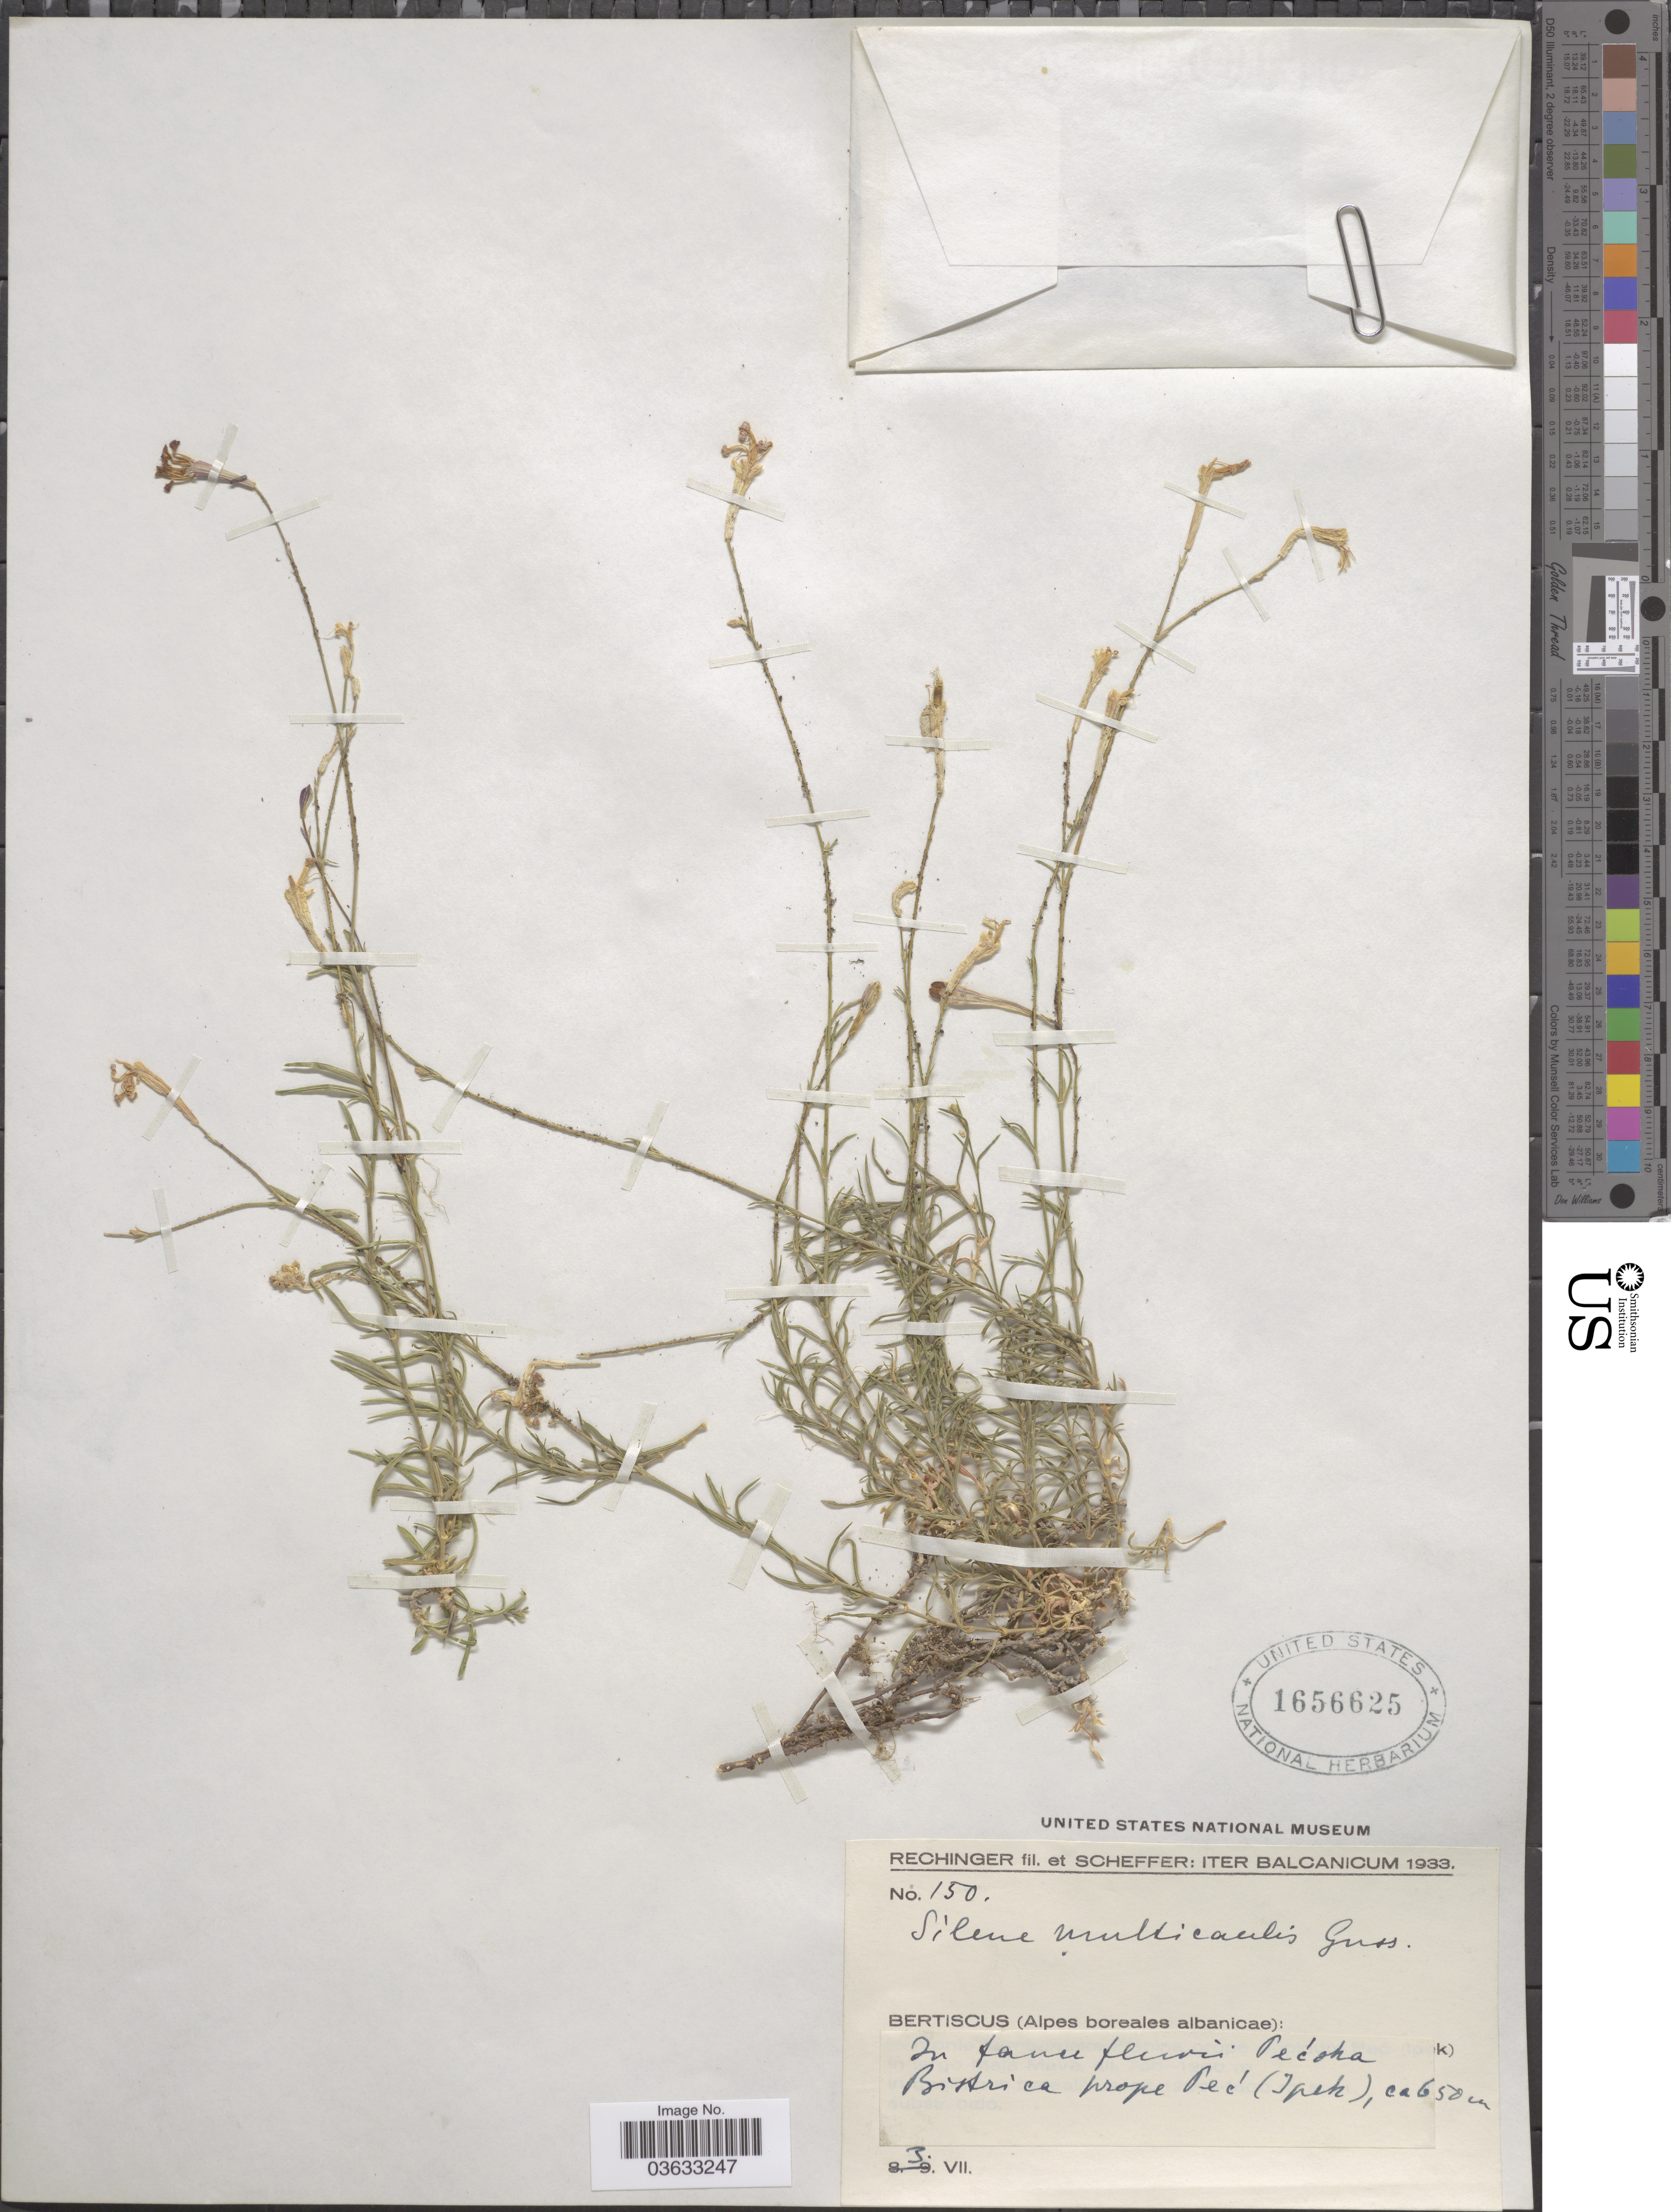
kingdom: Plantae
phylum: Tracheophyta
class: Magnoliopsida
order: Caryophyllales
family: Caryophyllaceae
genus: Silene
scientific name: Silene multicaulis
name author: Gussone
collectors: -- Rechinger & Scheffer, --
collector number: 150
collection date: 1933-07-03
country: Albania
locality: Iter Balcanicum. Bertiscus (Alpes boreales albanicae): In fanee [interpreted] fluvi Pecoka [interpreted] Bistrica [interpreted] prope Pec [interpreted] (Ipek [interpreted]).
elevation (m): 650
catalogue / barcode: US 1656625